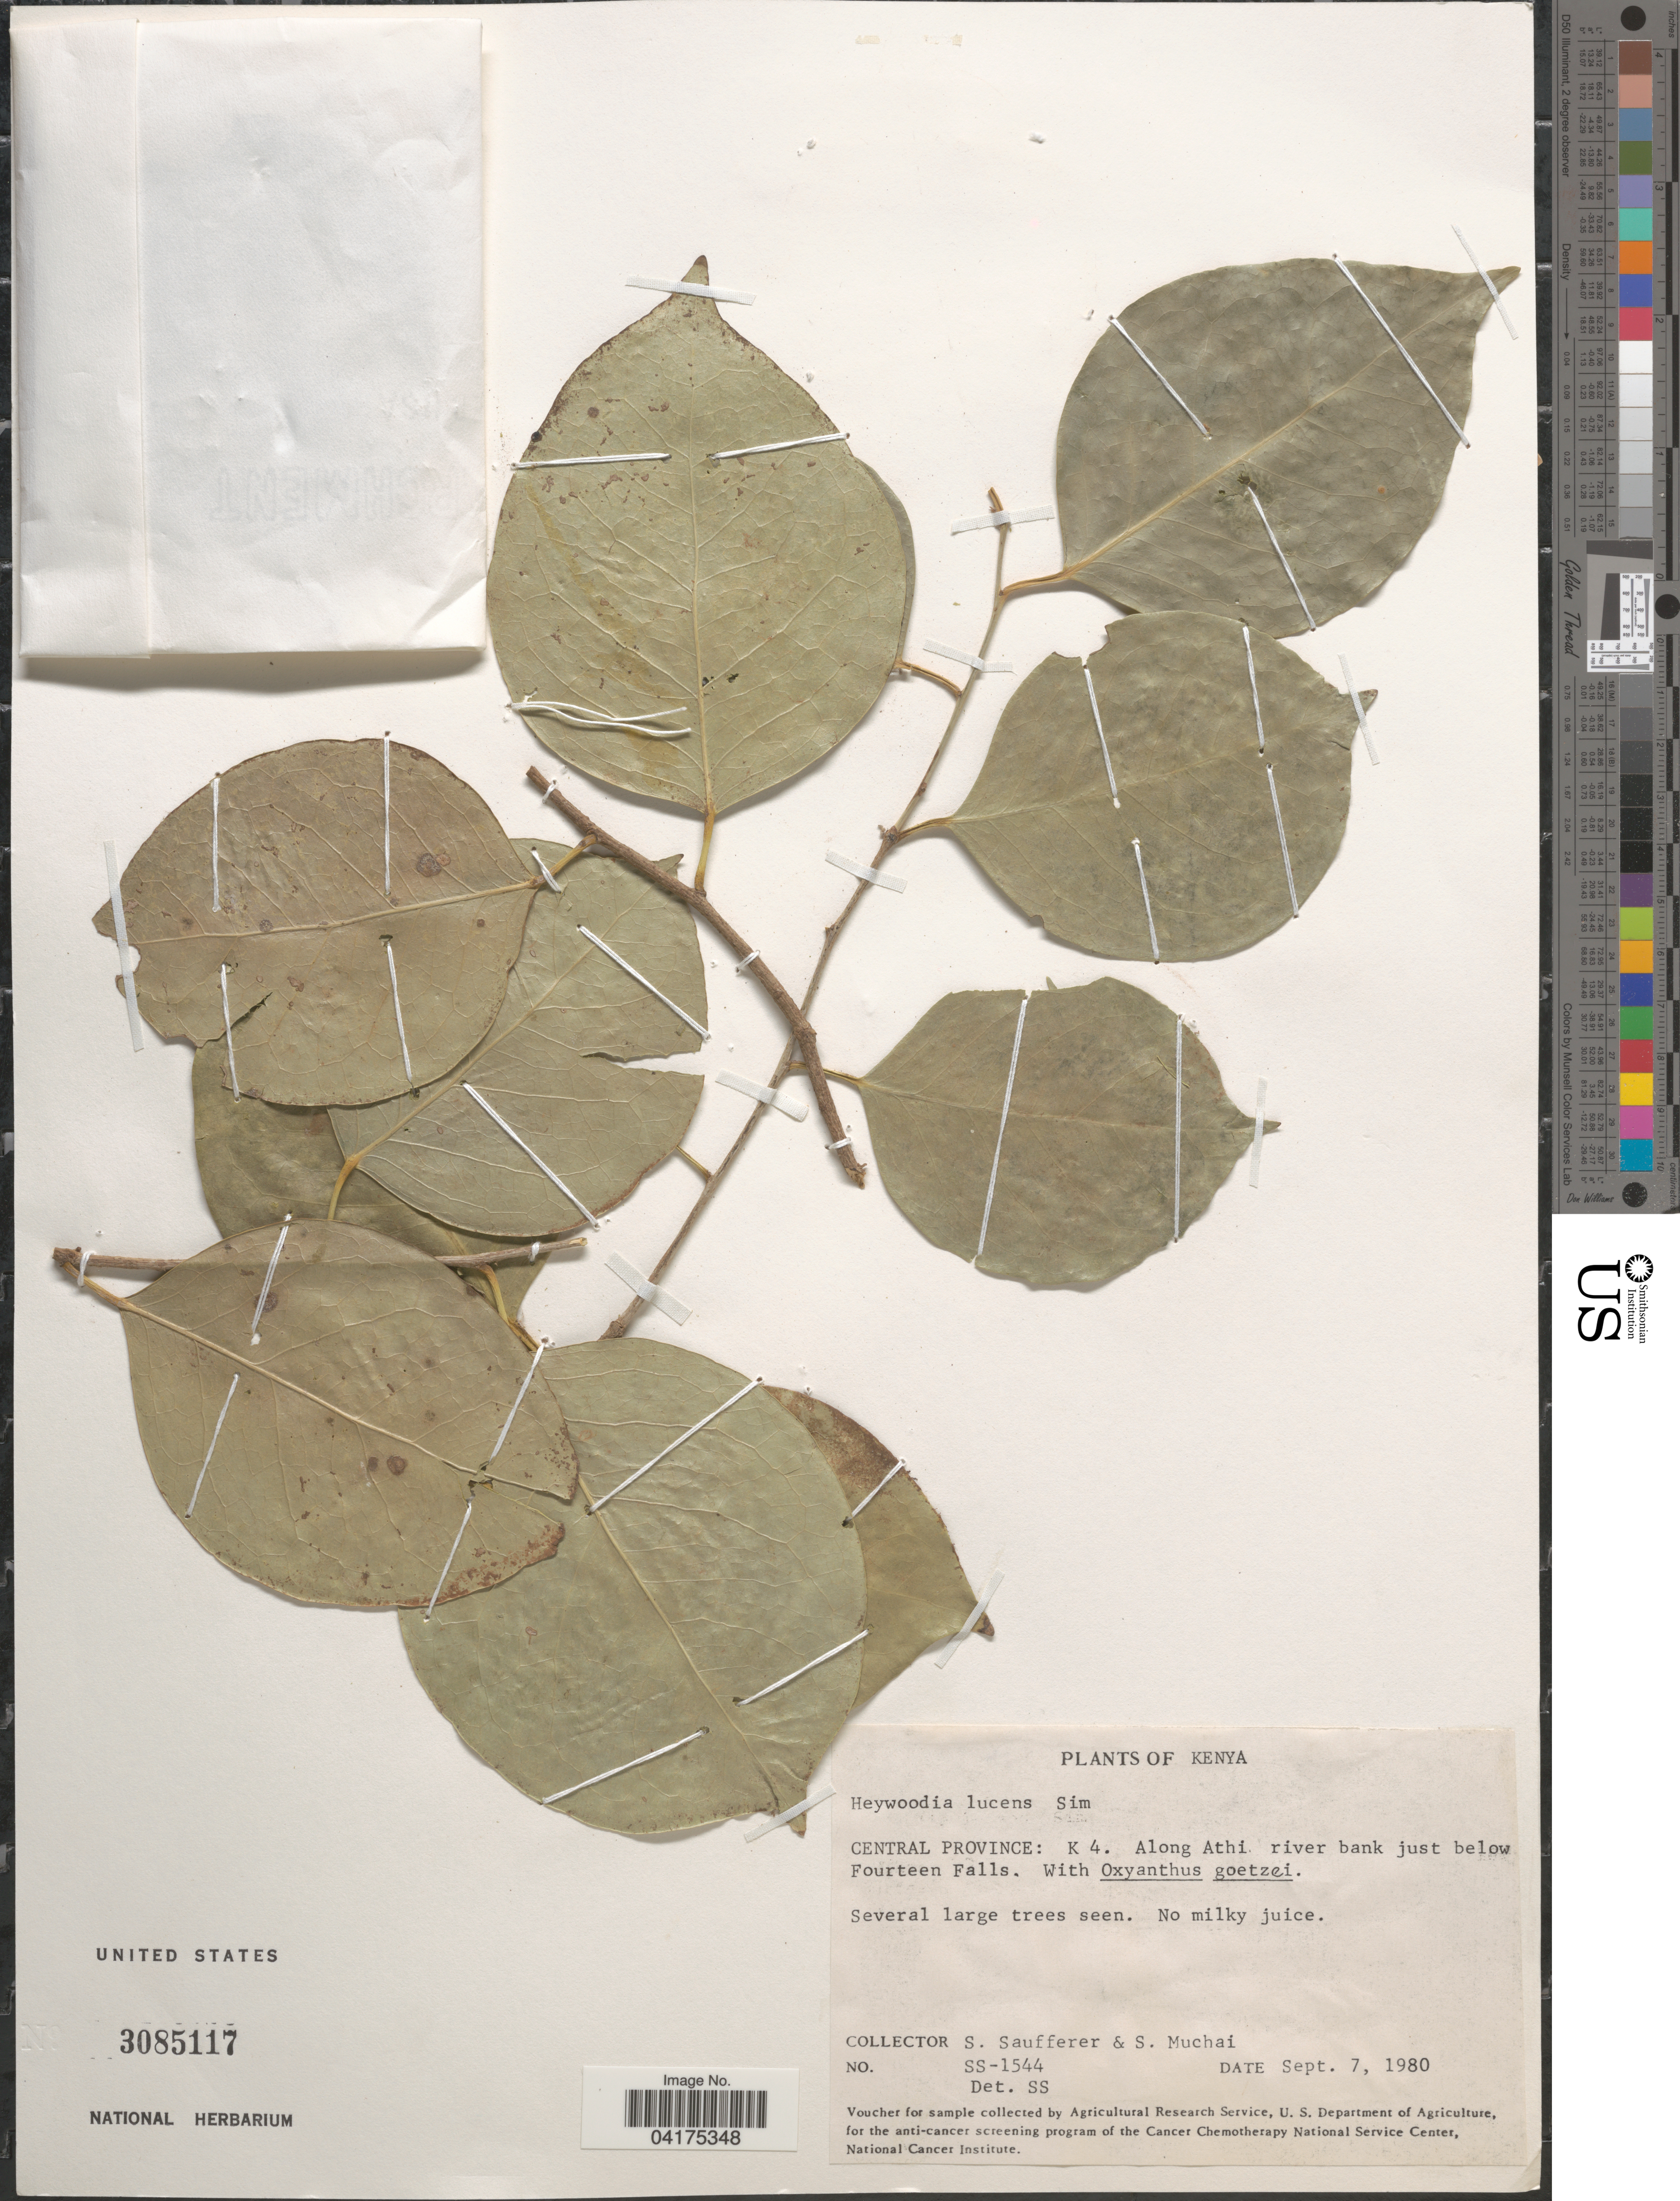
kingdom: Plantae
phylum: Tracheophyta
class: Magnoliopsida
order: Malpighiales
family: Phyllanthaceae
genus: Heywoodia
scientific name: Heywoodia lucens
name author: Sim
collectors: S. Saufferer & S. Muchai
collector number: SS-1544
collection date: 1980-09-07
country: Kenya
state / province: Machakos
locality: K 4. Along Ahti river bank just below Fourteen Falls.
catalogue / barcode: US 3085117